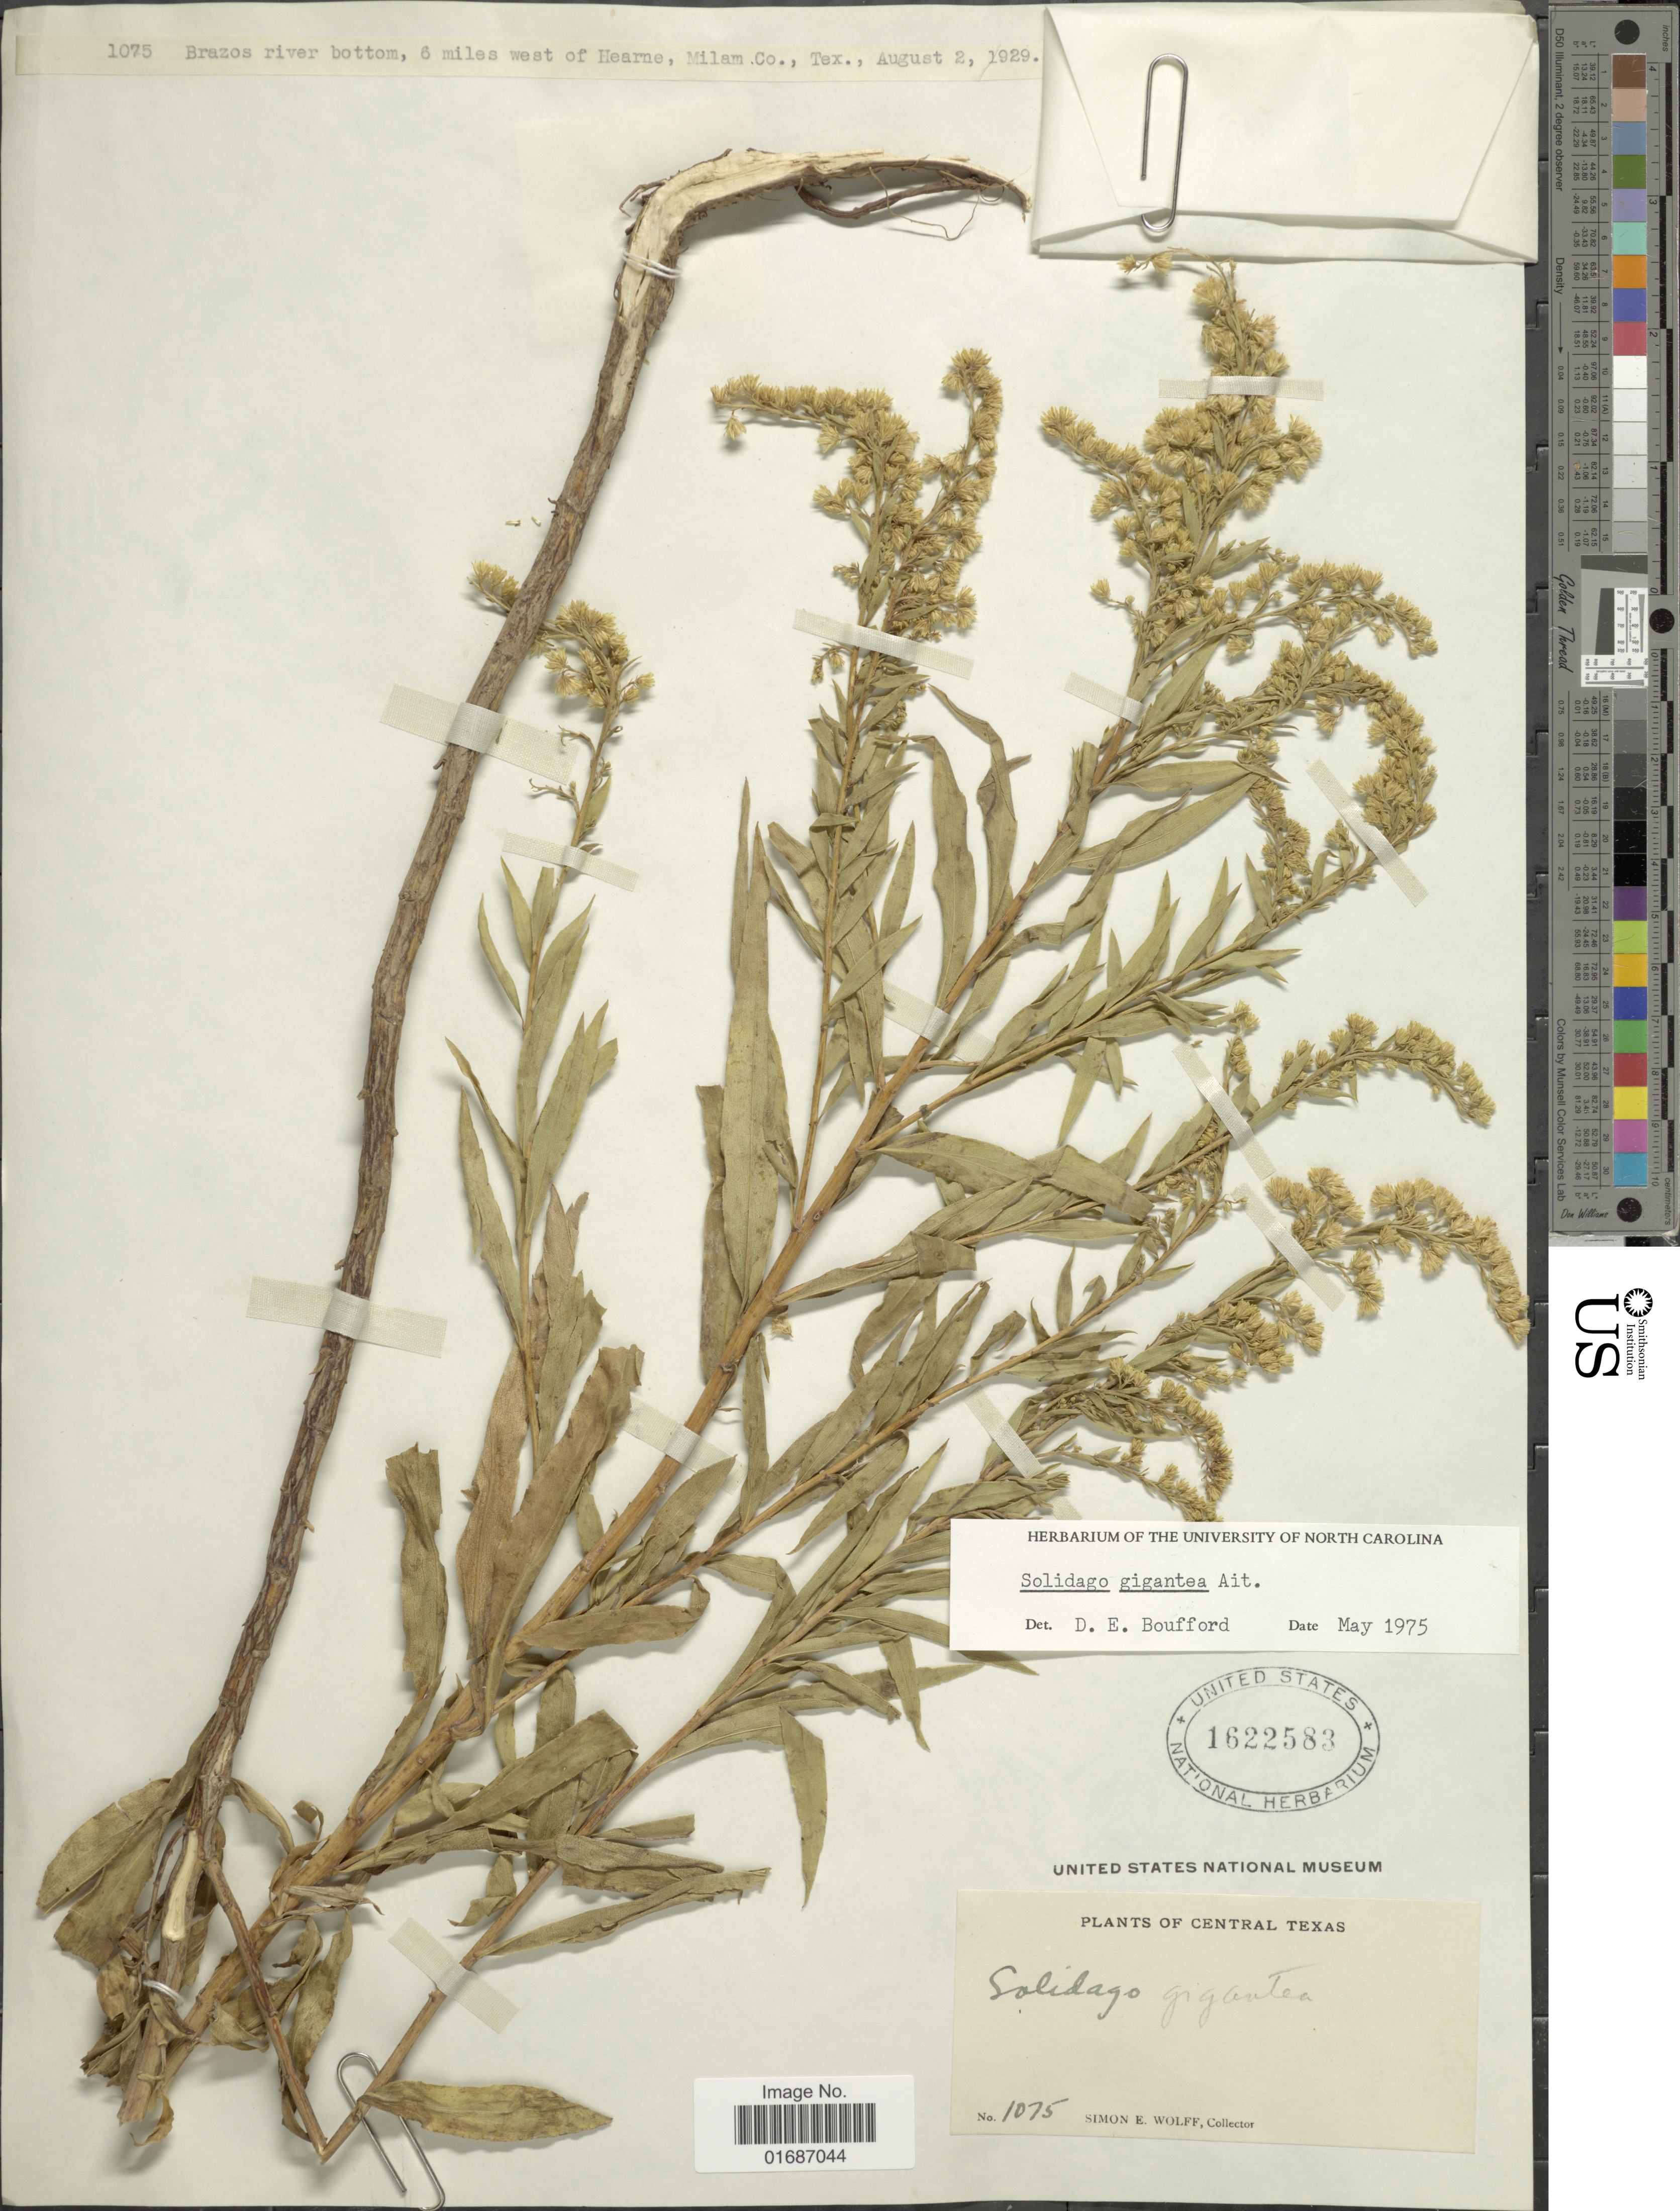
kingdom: Plantae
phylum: Tracheophyta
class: Magnoliopsida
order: Asterales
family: Asteraceae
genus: Solidago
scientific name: Solidago gigantea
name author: Aiton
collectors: S. E. Wolff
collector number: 1075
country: United States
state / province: Texas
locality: Central Texas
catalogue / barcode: US 1622583